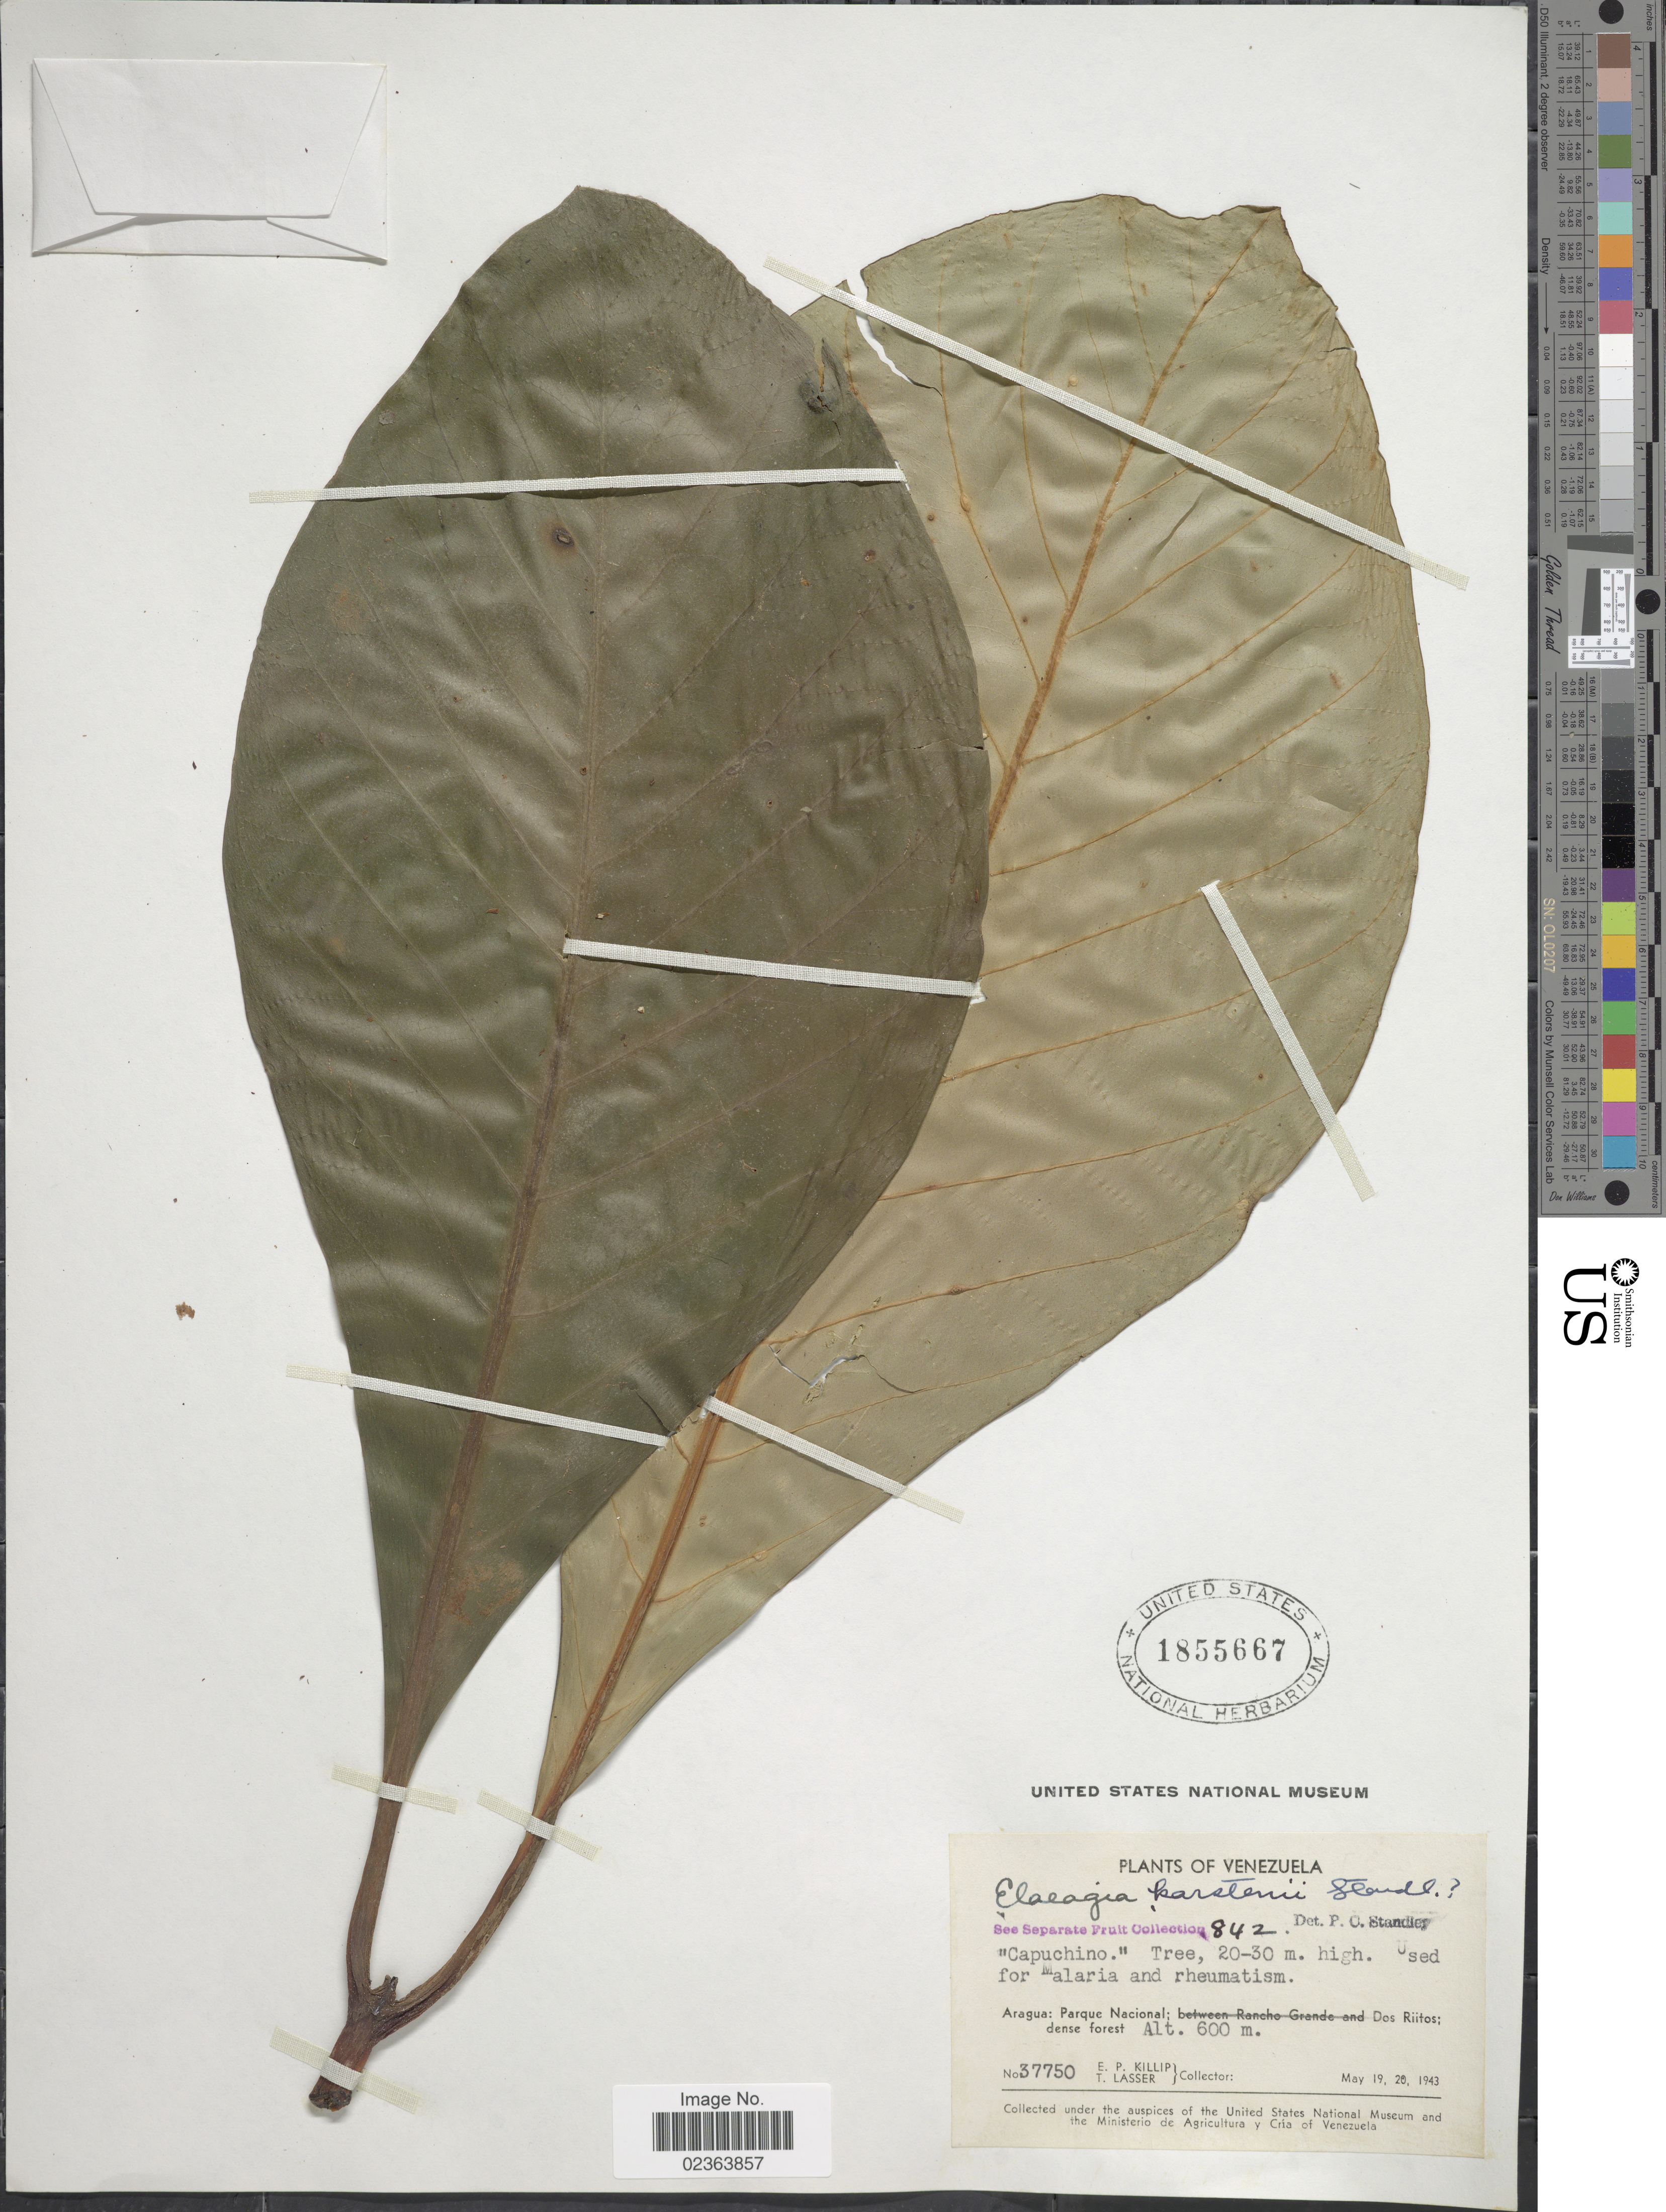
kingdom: Plantae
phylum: Tracheophyta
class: Magnoliopsida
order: Gentianales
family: Rubiaceae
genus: Elaeagia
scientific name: Elaeagia karstenii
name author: Standl.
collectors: E. P. Killip & T. Lasser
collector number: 37750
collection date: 1943-05-19/1943-05-20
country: Venezuela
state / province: Aragua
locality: Aragua: Parque Nacional, Dos Riitos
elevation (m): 600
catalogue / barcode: US 1855667